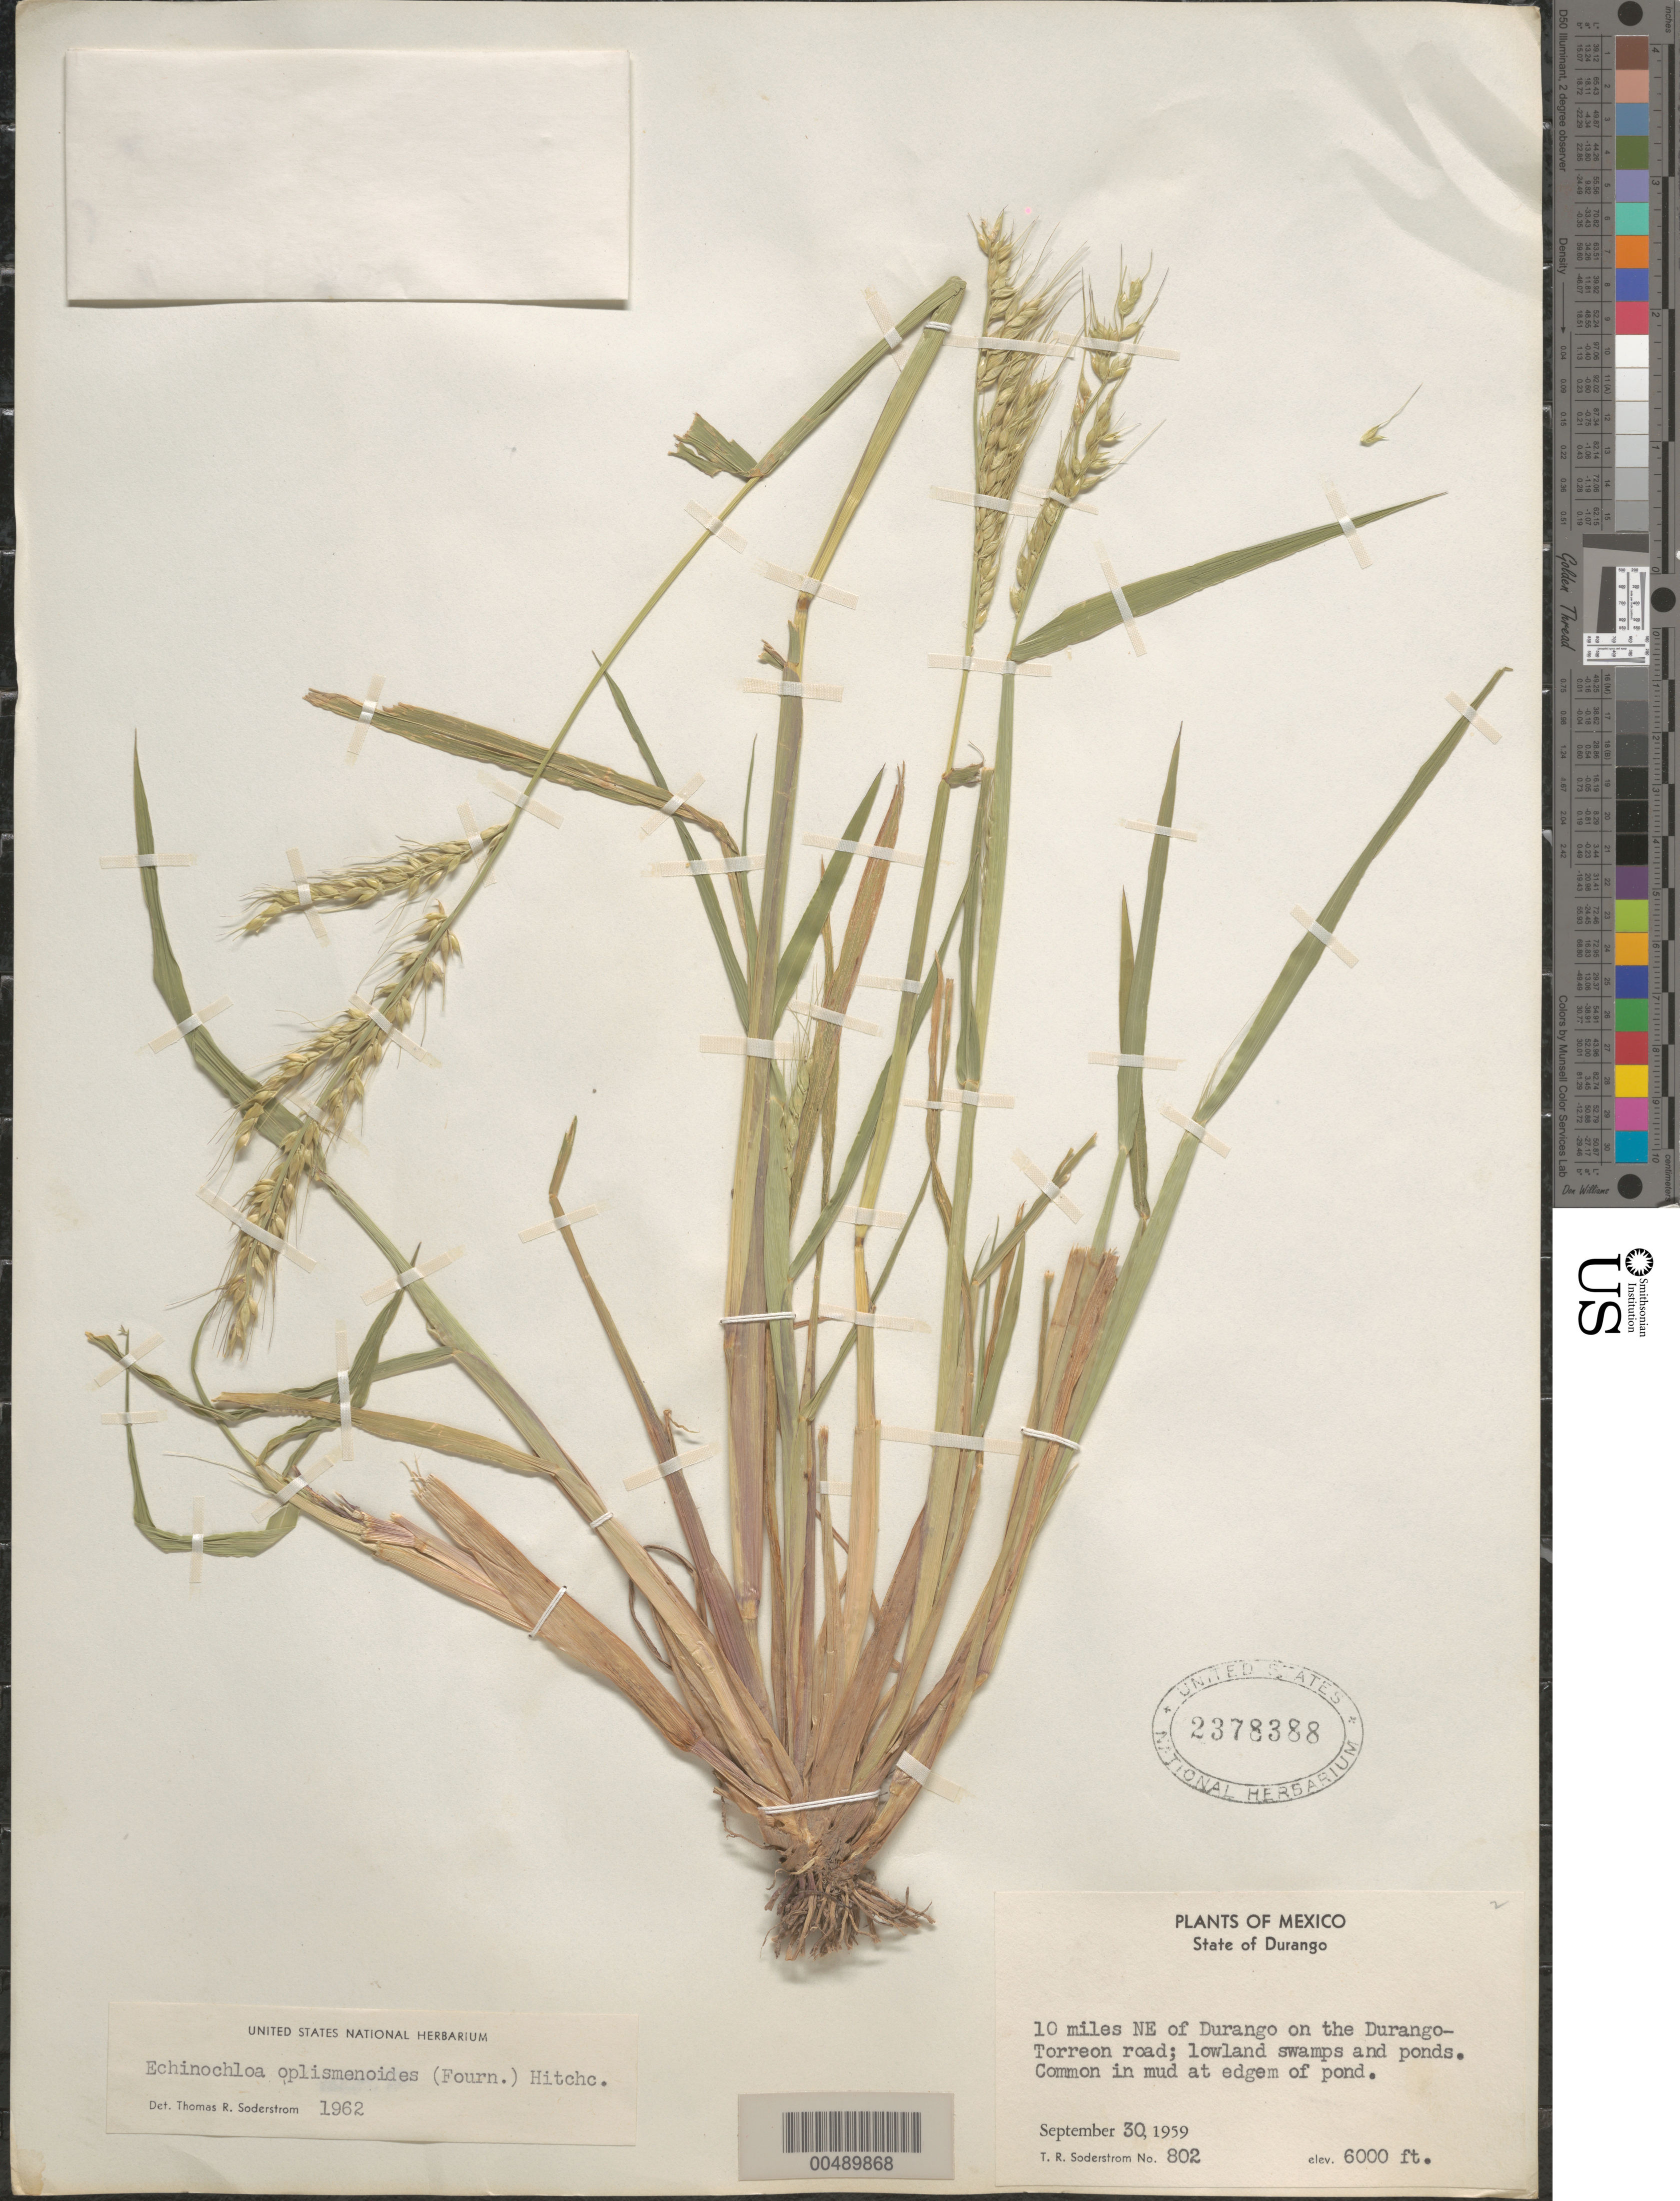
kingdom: Plantae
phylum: Tracheophyta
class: Liliopsida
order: Poales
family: Poaceae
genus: Echinochloa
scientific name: Echinochloa oplismenoides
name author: (E. Fourn.) Hitchc.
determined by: Soderstrom, T. R.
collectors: T. R. Soderstrom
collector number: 802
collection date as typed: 30 Sep 1959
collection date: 1959-09-30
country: Mexico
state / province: Durango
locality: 10 mi NE of Durango on the Durango-Torreon rd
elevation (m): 1829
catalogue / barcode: US 2378388